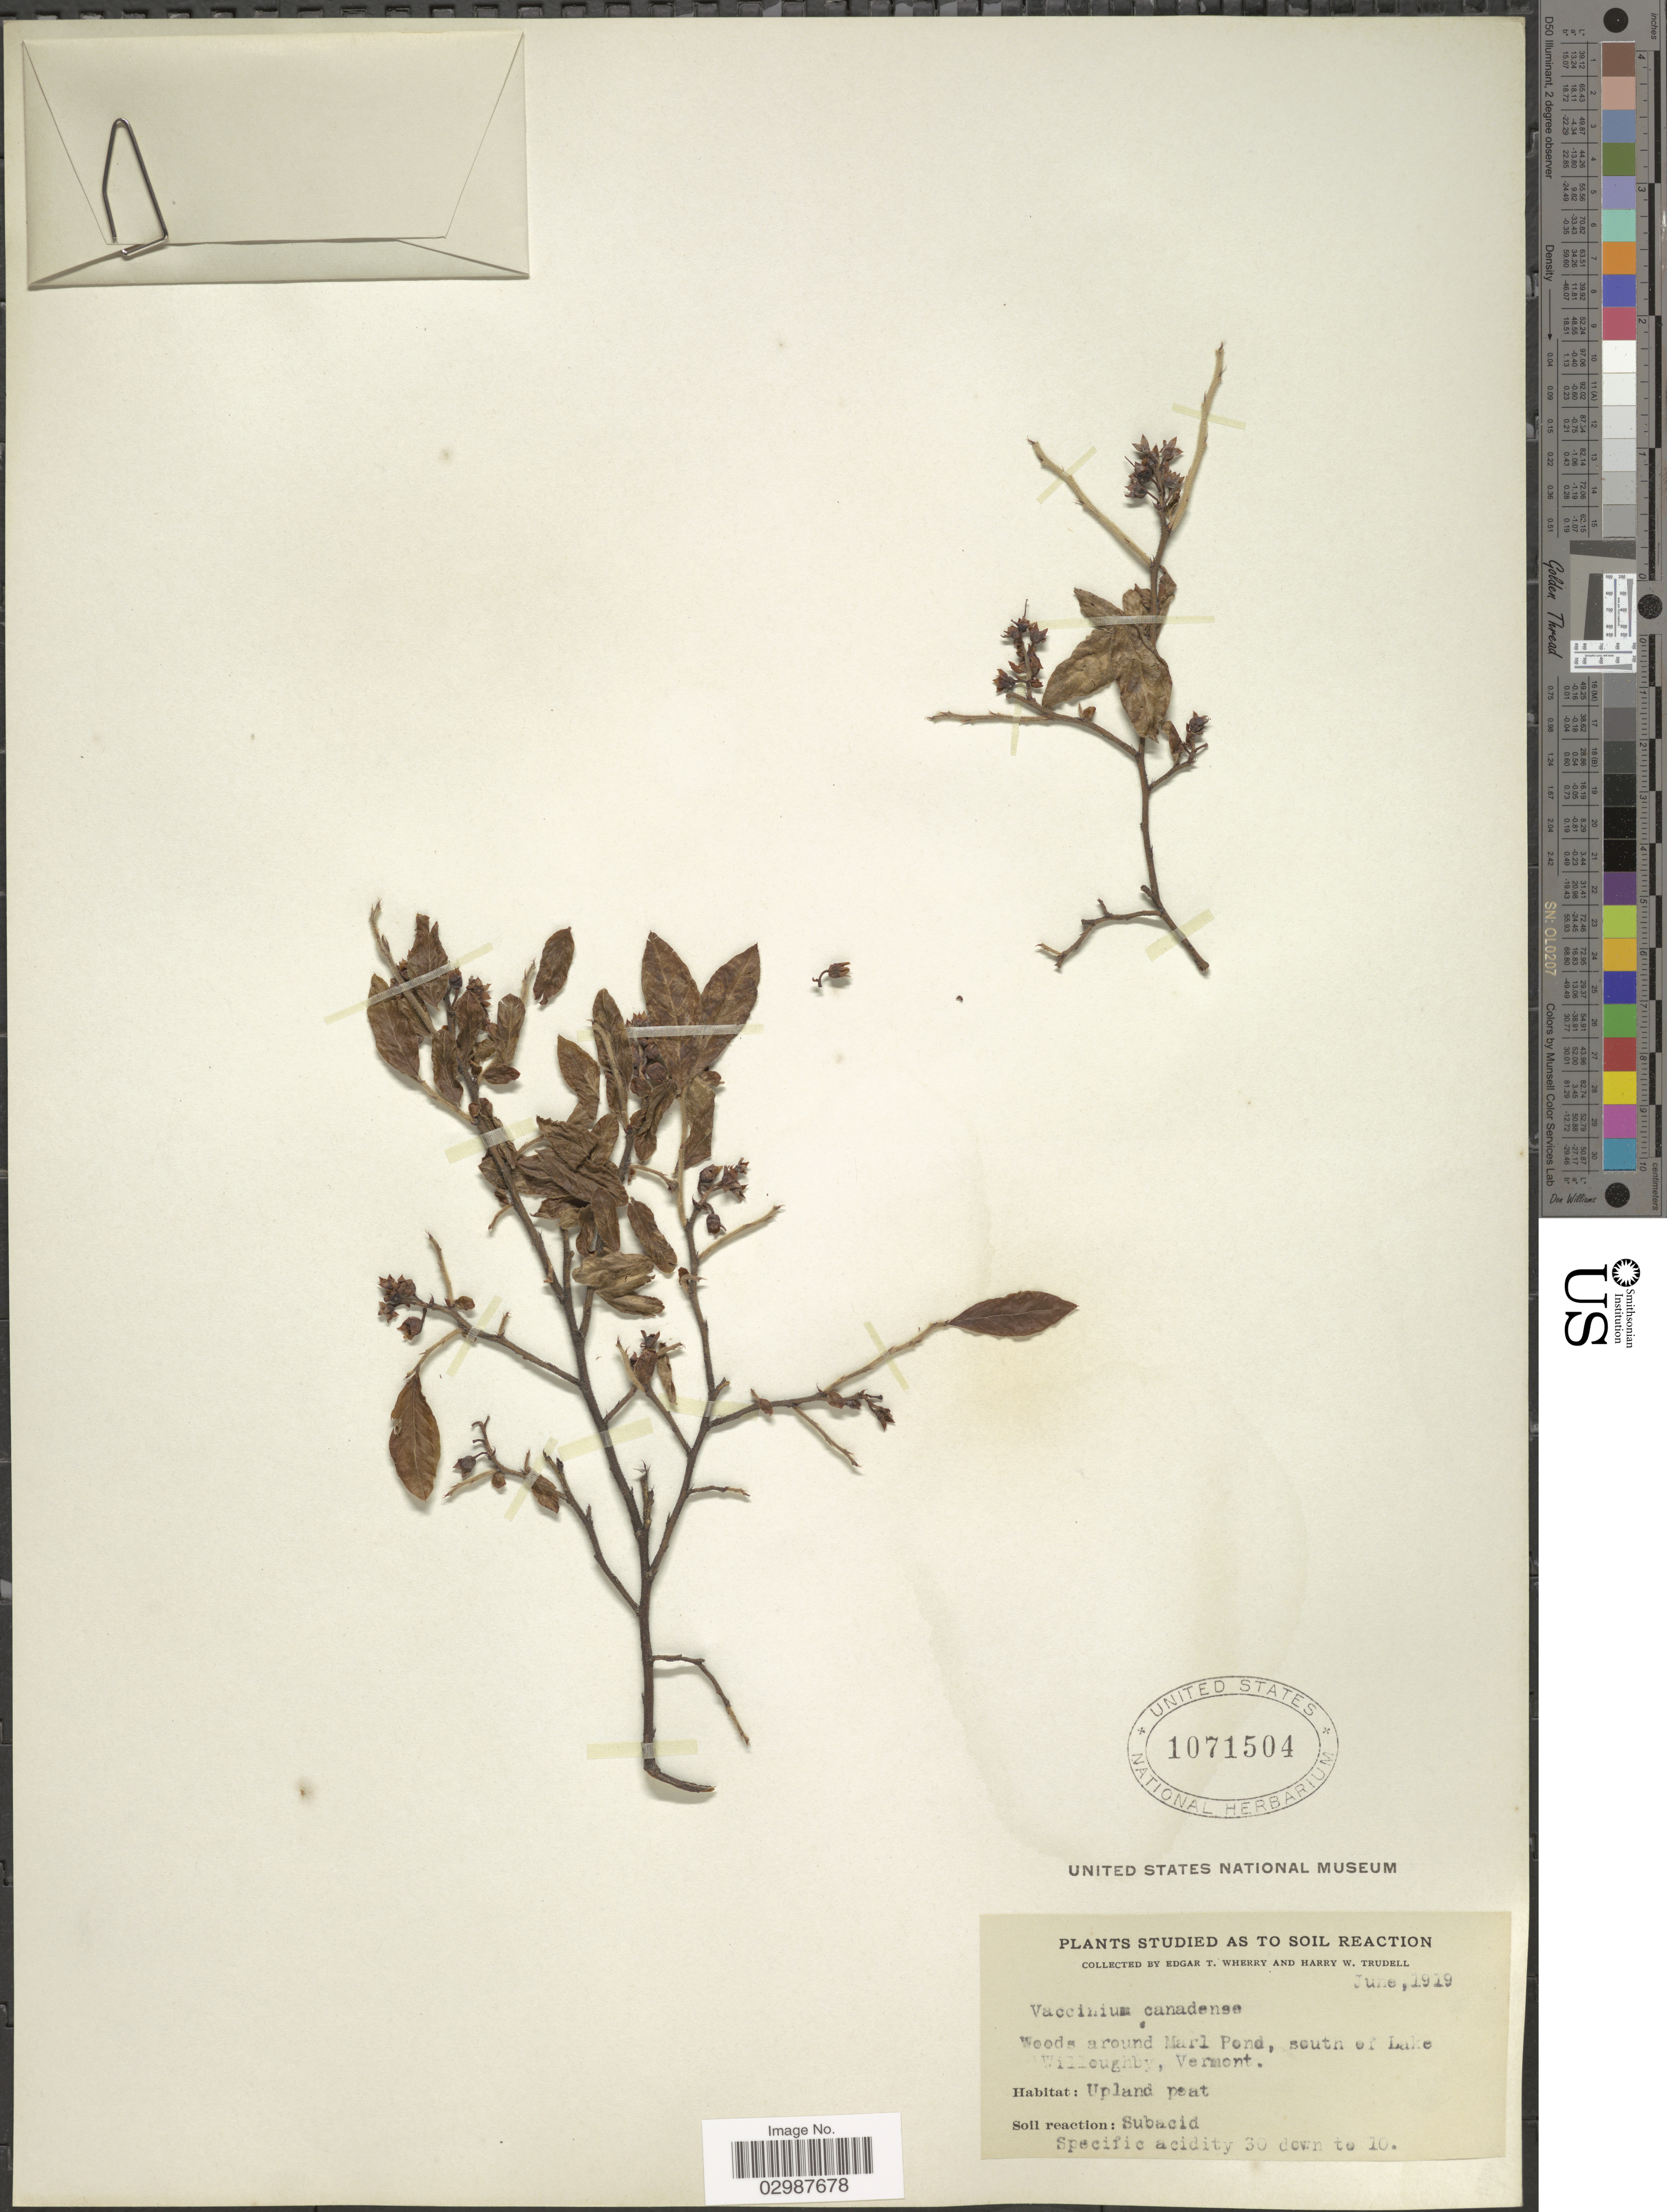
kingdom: Plantae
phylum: Tracheophyta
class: Magnoliopsida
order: Ericales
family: Ericaceae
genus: Vaccinium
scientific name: Vaccinium canadense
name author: Kalm ex Richardson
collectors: E. T. Wherry & H. Trudell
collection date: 1919-06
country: United States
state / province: Vermont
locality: Woods around Marl Pond, south of Lake Willoughby.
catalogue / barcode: US 1071504